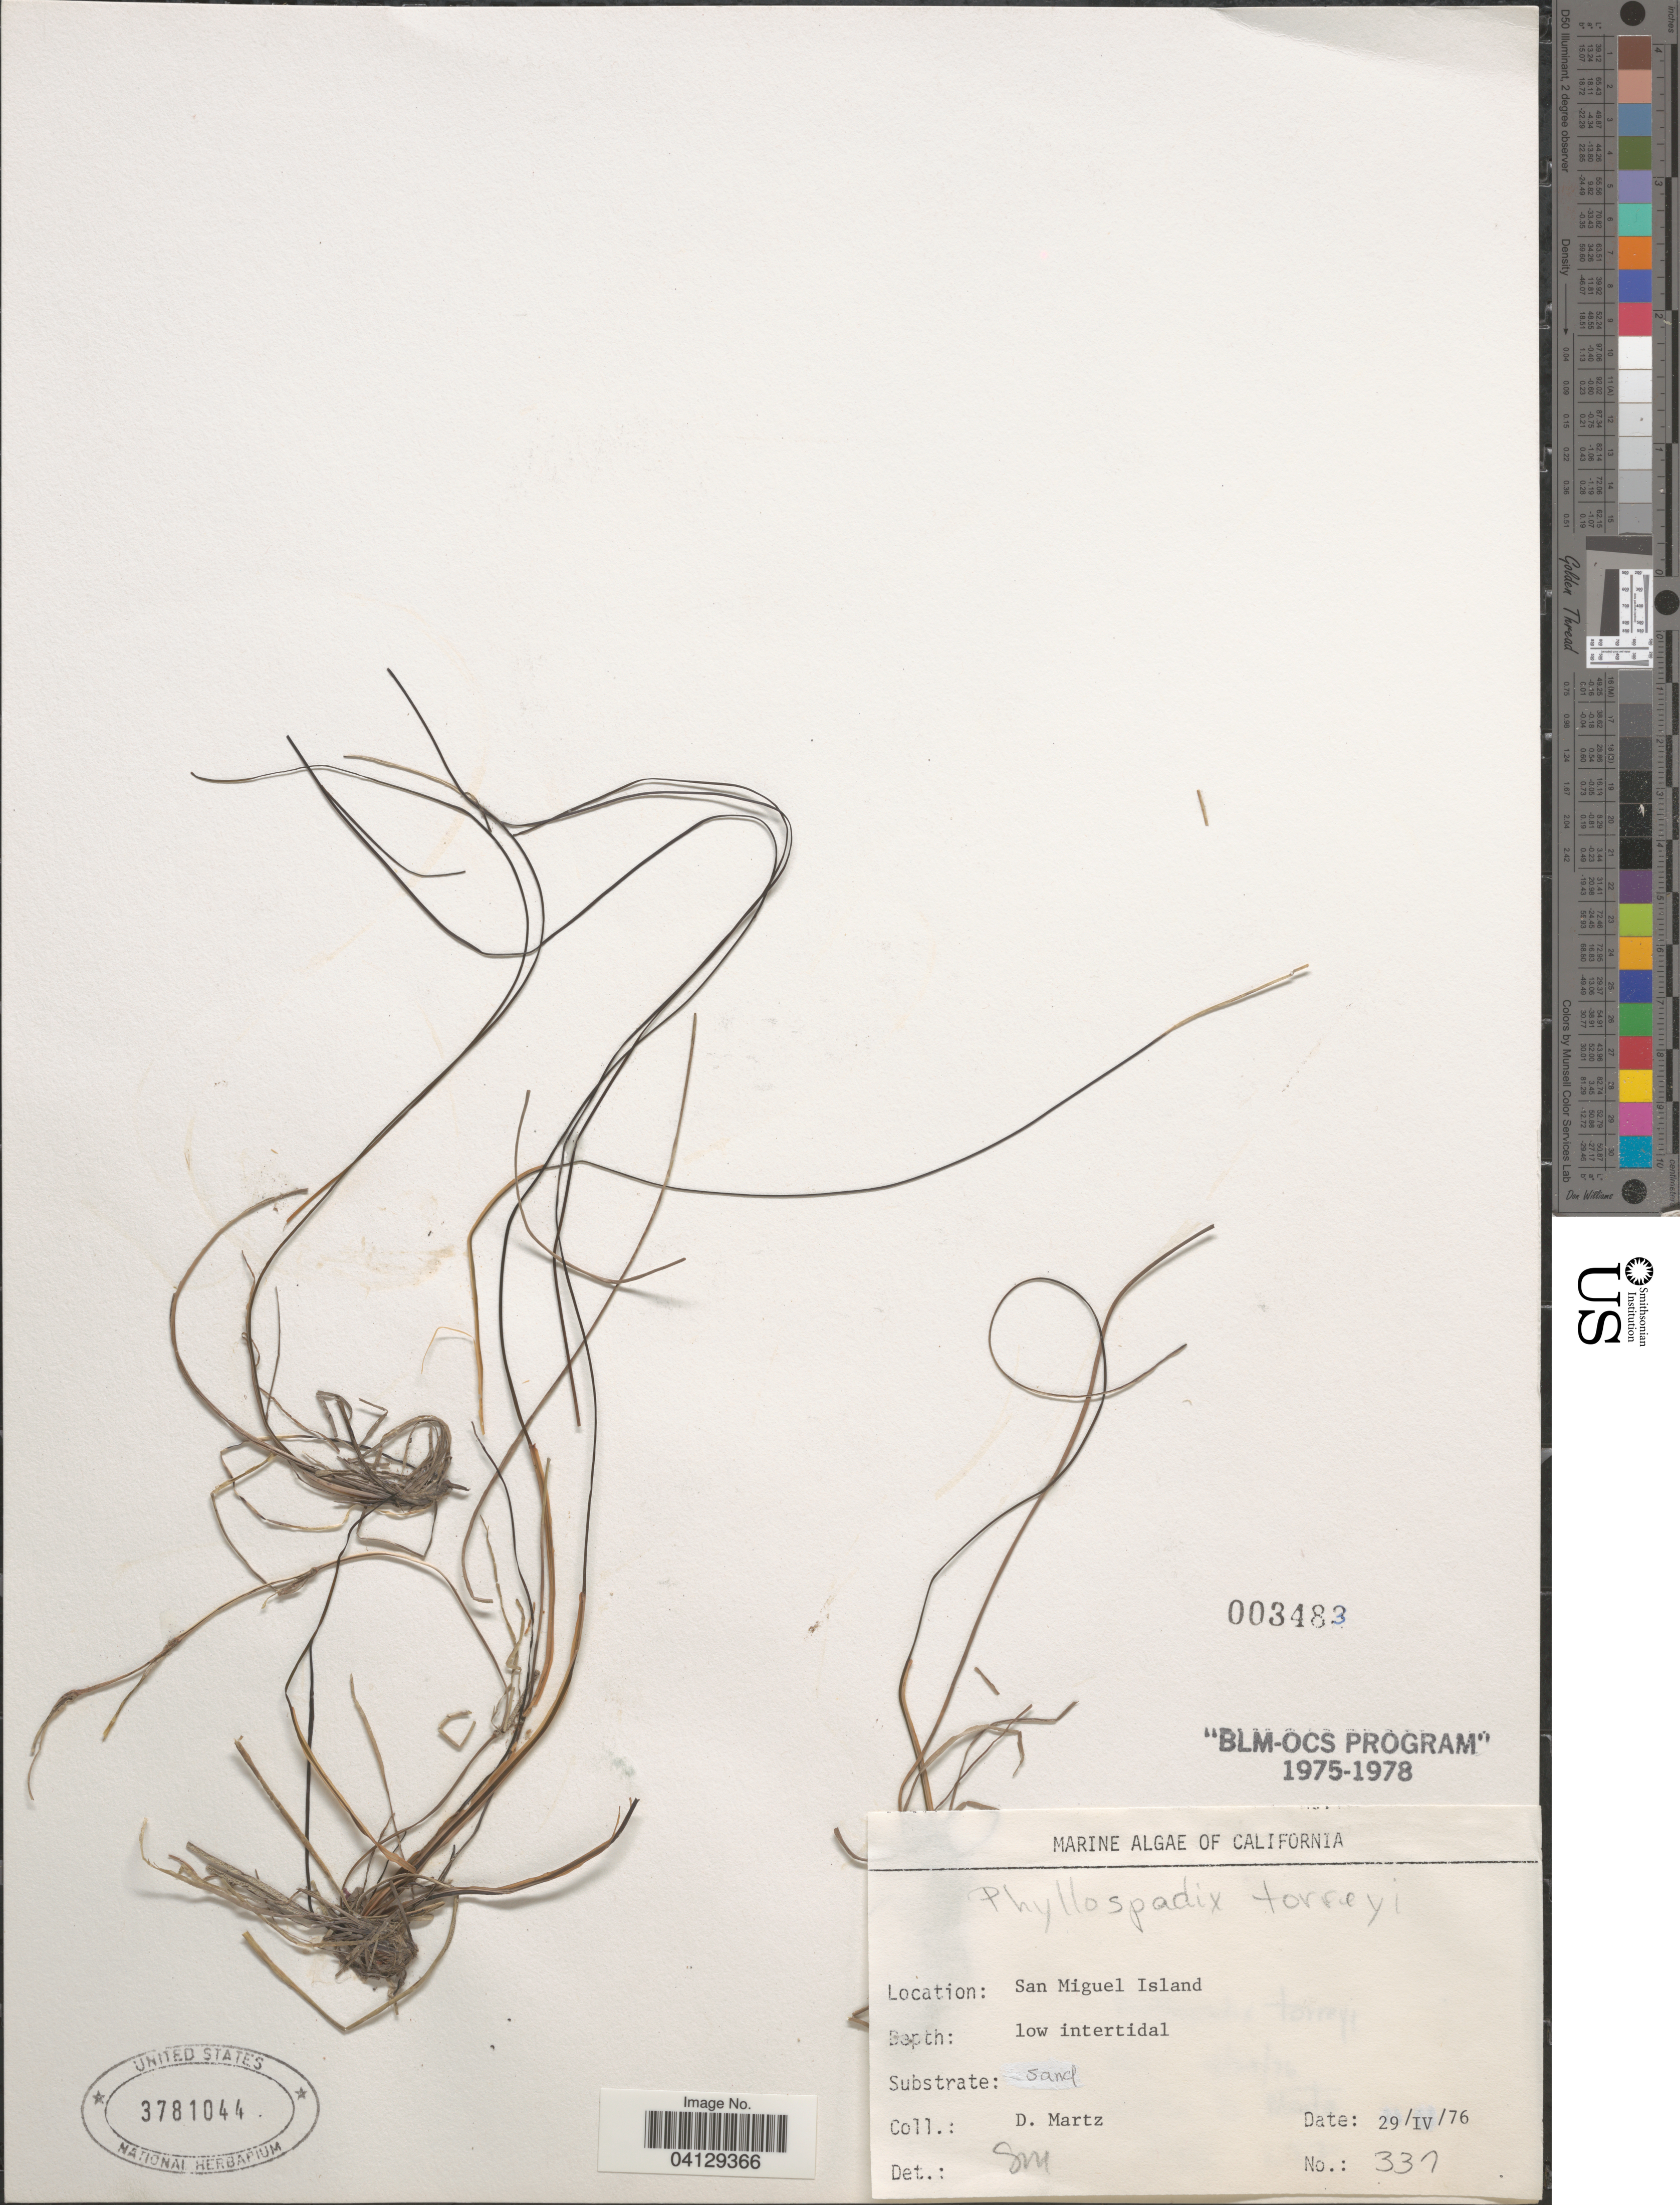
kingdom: Plantae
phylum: Tracheophyta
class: Liliopsida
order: Alismatales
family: Zosteraceae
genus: Phyllospadix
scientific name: Phyllospadix torreyi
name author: S. Watson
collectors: D. Martz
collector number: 337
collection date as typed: Transcribed d/m/y: 29/4/76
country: United States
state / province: California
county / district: Santa Barbara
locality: San Miguel Island.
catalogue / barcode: US 3781044